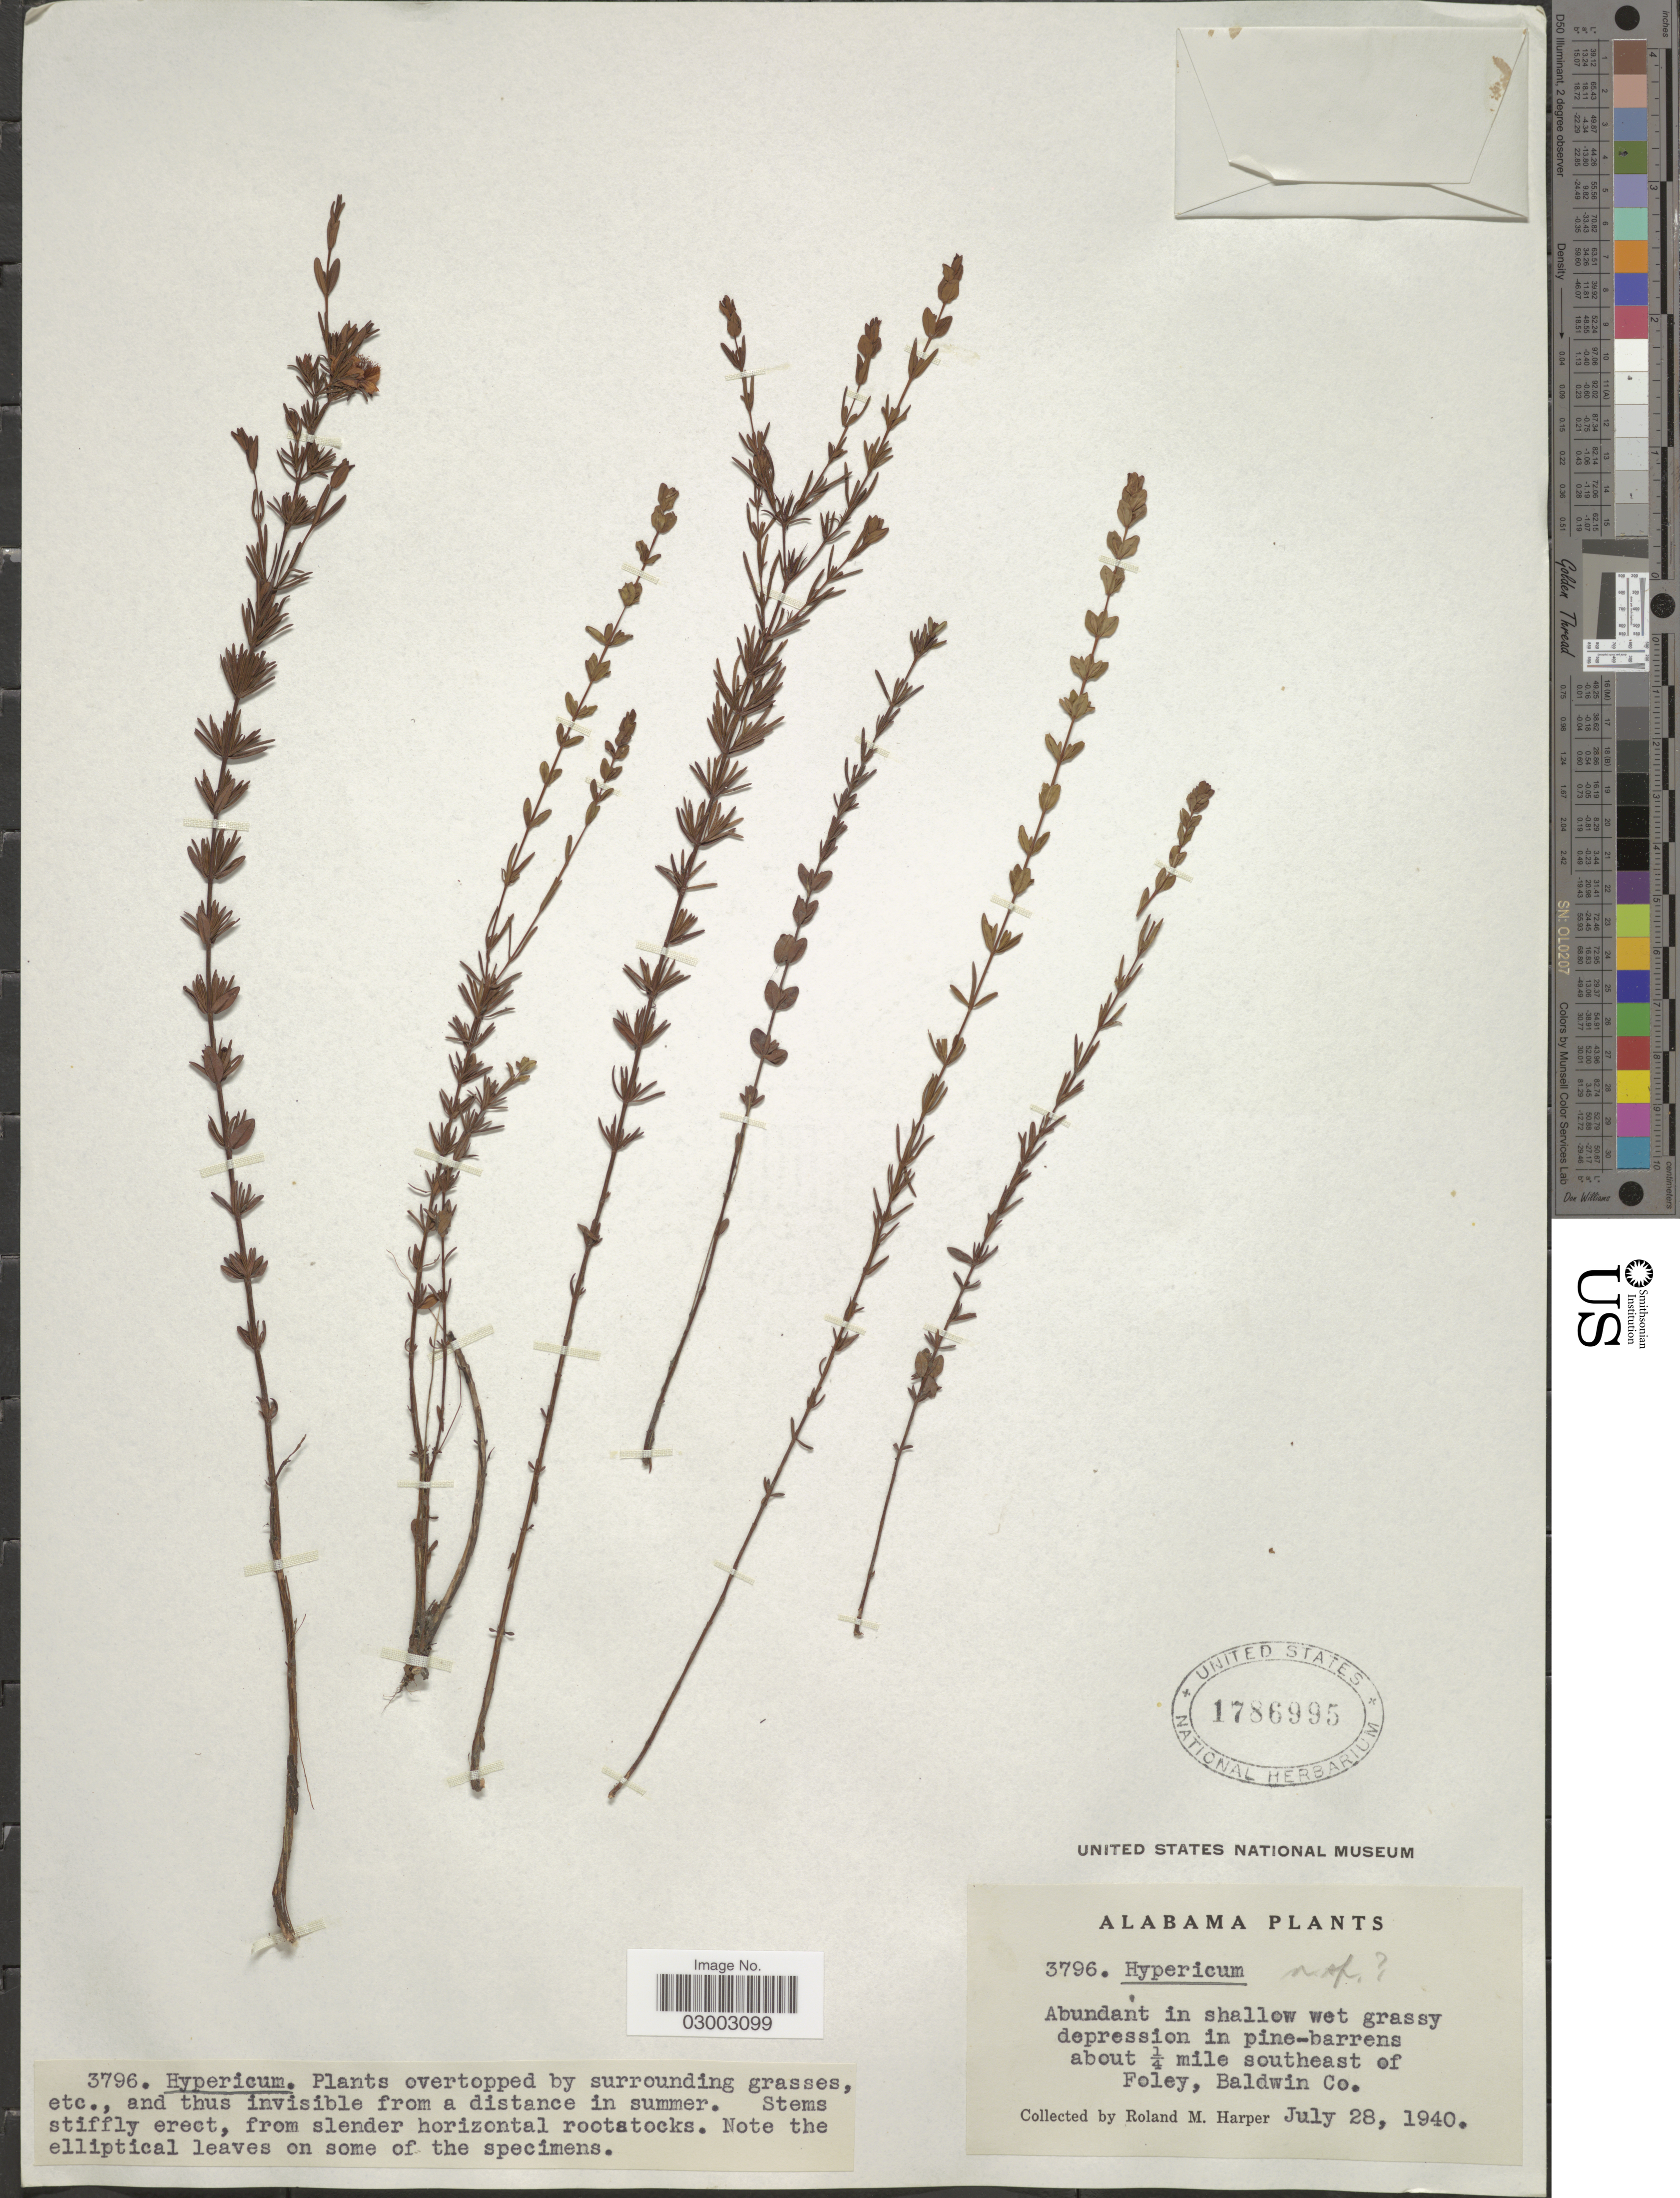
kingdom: Plantae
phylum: Tracheophyta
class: Magnoliopsida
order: Malpighiales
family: Hypericaceae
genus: Hypericum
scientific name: Hypericum sp.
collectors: R. M. Harper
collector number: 3796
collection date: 1940-07-28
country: United States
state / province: Alabama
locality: About 1/4 mile southeast of Foley, Baldwin Co.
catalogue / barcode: US 1786995